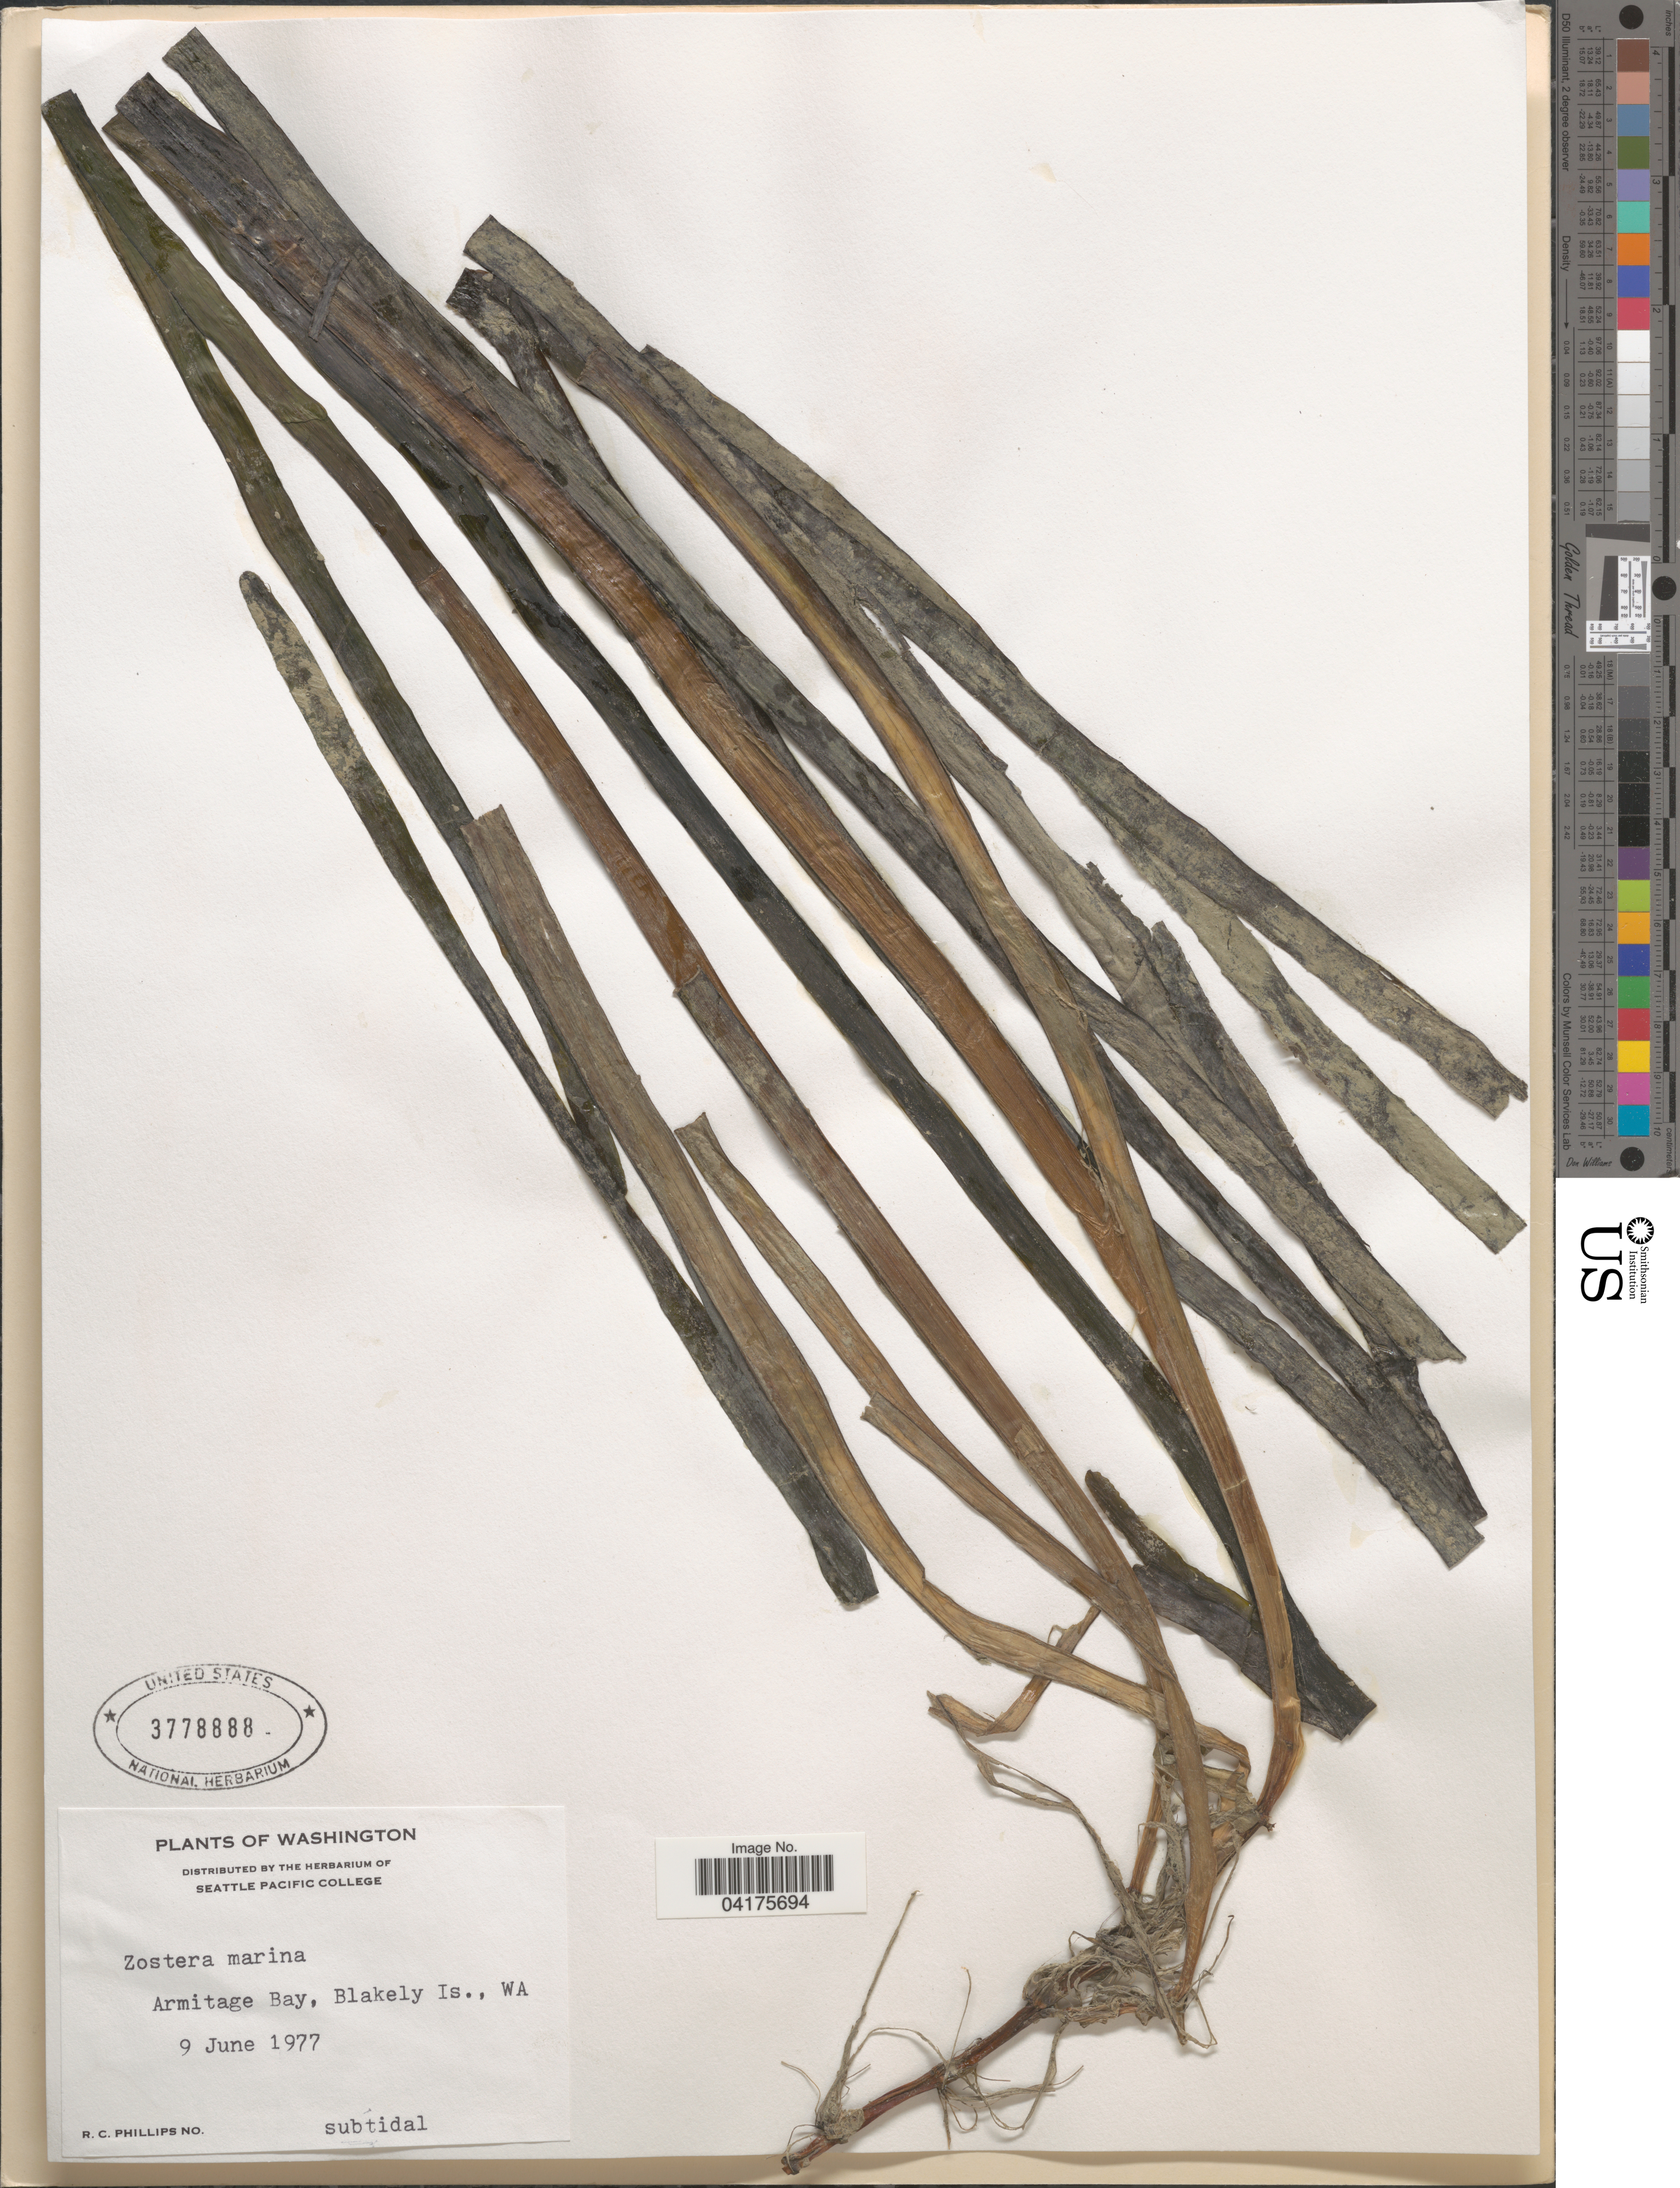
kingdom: Plantae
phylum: Tracheophyta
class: Liliopsida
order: Alismatales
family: Zosteraceae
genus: Zostera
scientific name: Zostera marina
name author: L.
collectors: R. C. Phillips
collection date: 1977-06-09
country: United States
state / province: Washington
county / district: San Juan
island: Blakely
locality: Armitage Bay, Blakely Is.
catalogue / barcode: US 3778888